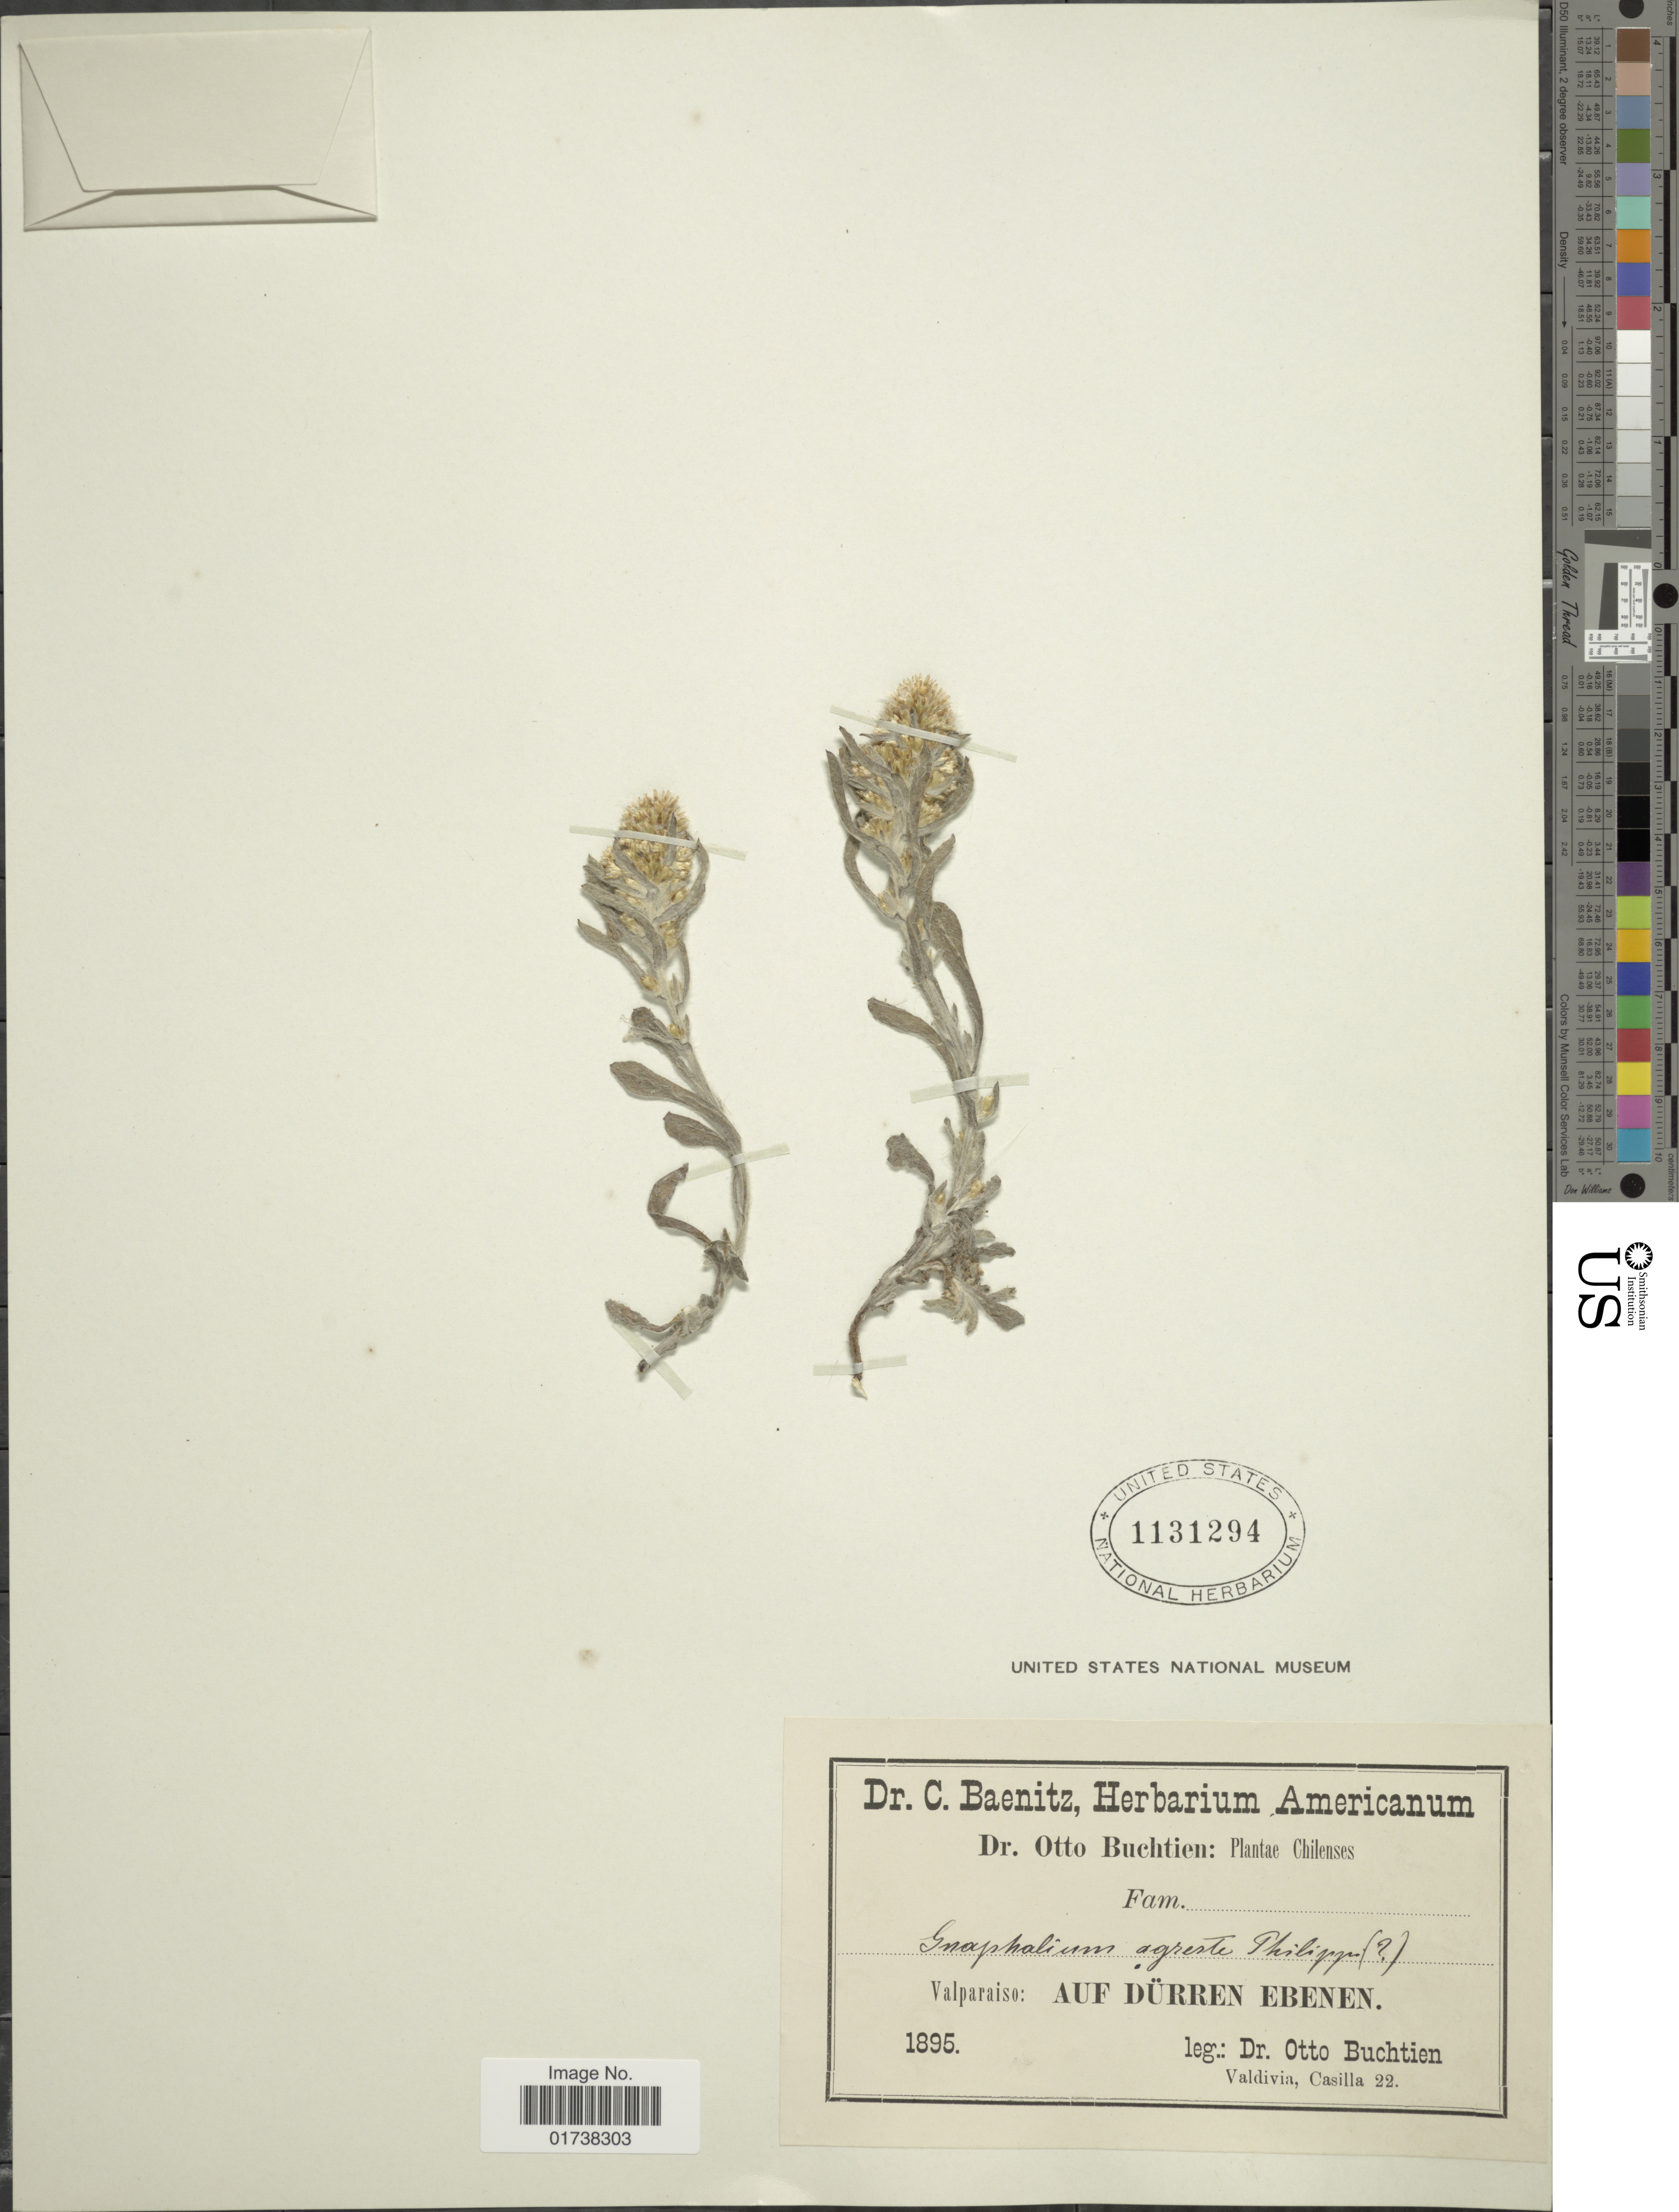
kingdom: Plantae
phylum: Tracheophyta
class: Magnoliopsida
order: Asterales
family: Asteraceae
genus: Gamochaeta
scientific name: Gamochaeta chamissonis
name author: (DC.) Cabrera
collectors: O. Buchtien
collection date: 1895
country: Chile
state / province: Valparaíso (V)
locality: Auf Dürren Ebenen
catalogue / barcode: US 1131294